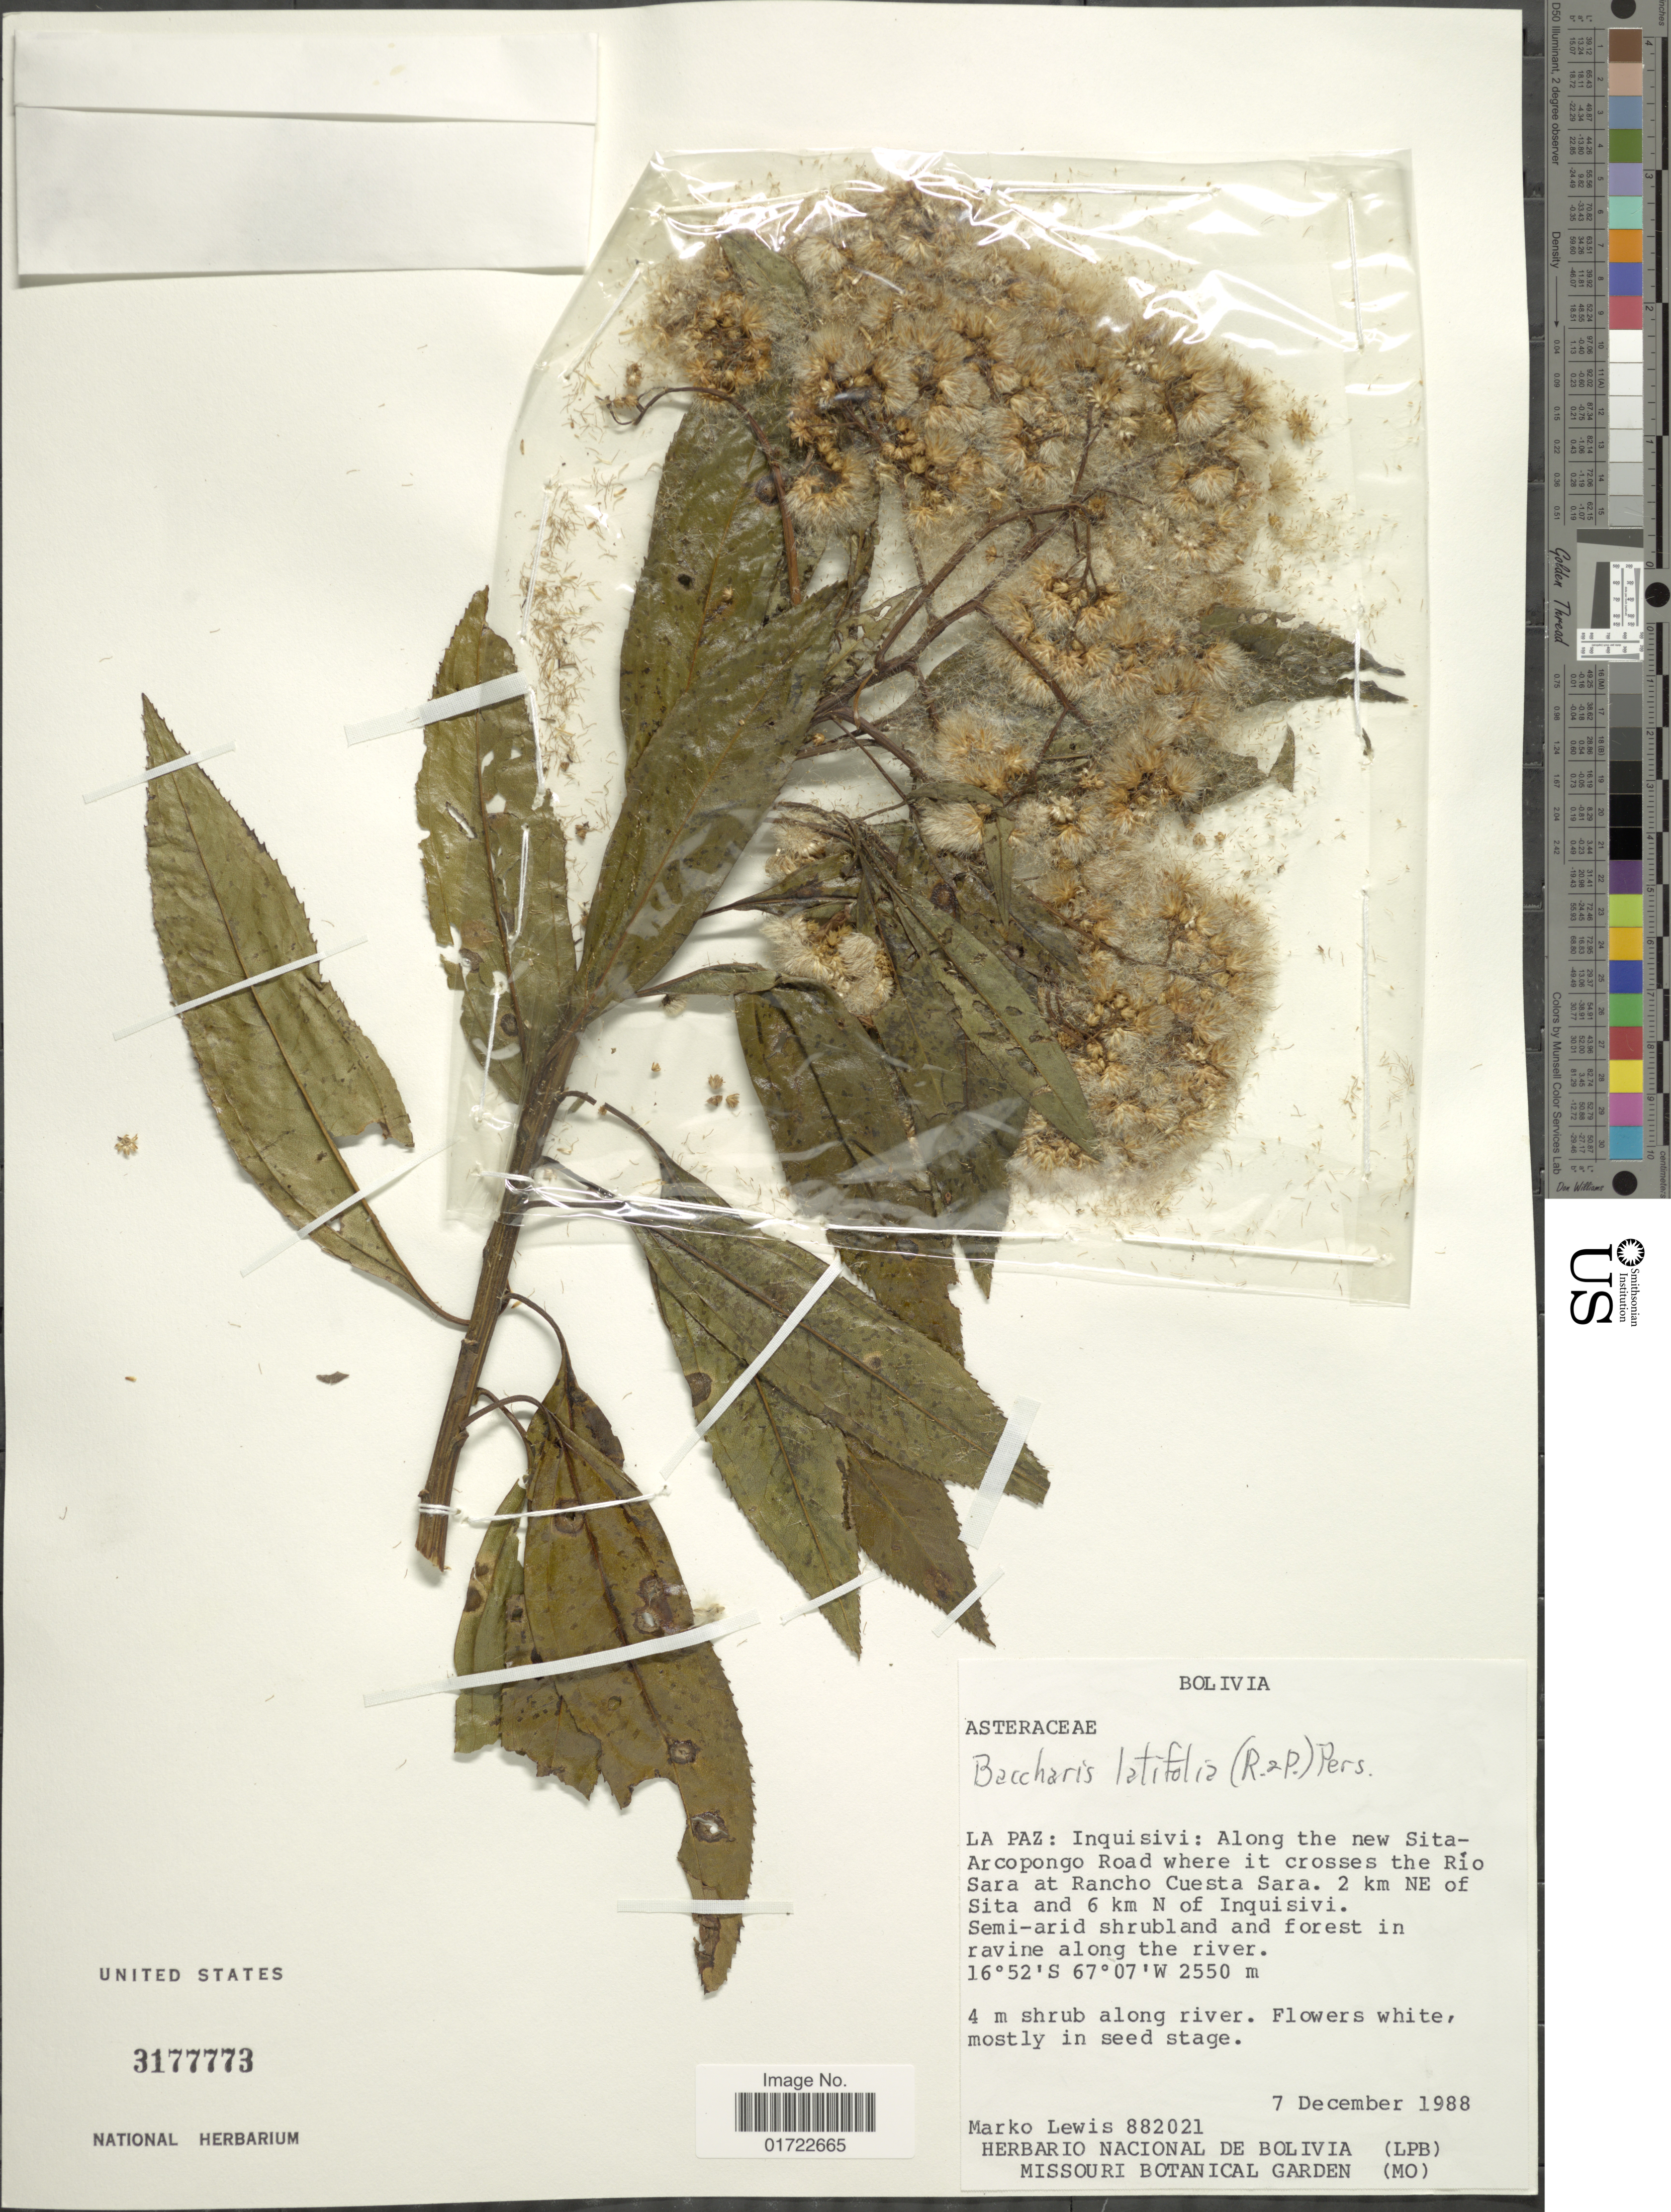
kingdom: Plantae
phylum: Tracheophyta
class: Magnoliopsida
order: Asterales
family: Asteraceae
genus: Baccharis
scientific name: Baccharis latifolia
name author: (Ruiz & Pav.) Pers.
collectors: M. A. Lewis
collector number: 882021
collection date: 1988-12-07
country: Bolivia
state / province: La Paz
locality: Inquisivi: along the new Sita-Arcopongo Road where it crosses the Rio Sara at Rancho Cuesta Sara. 2 km NE of Sita and 6 km N of Inquisivi.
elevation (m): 2550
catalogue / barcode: US 3177773